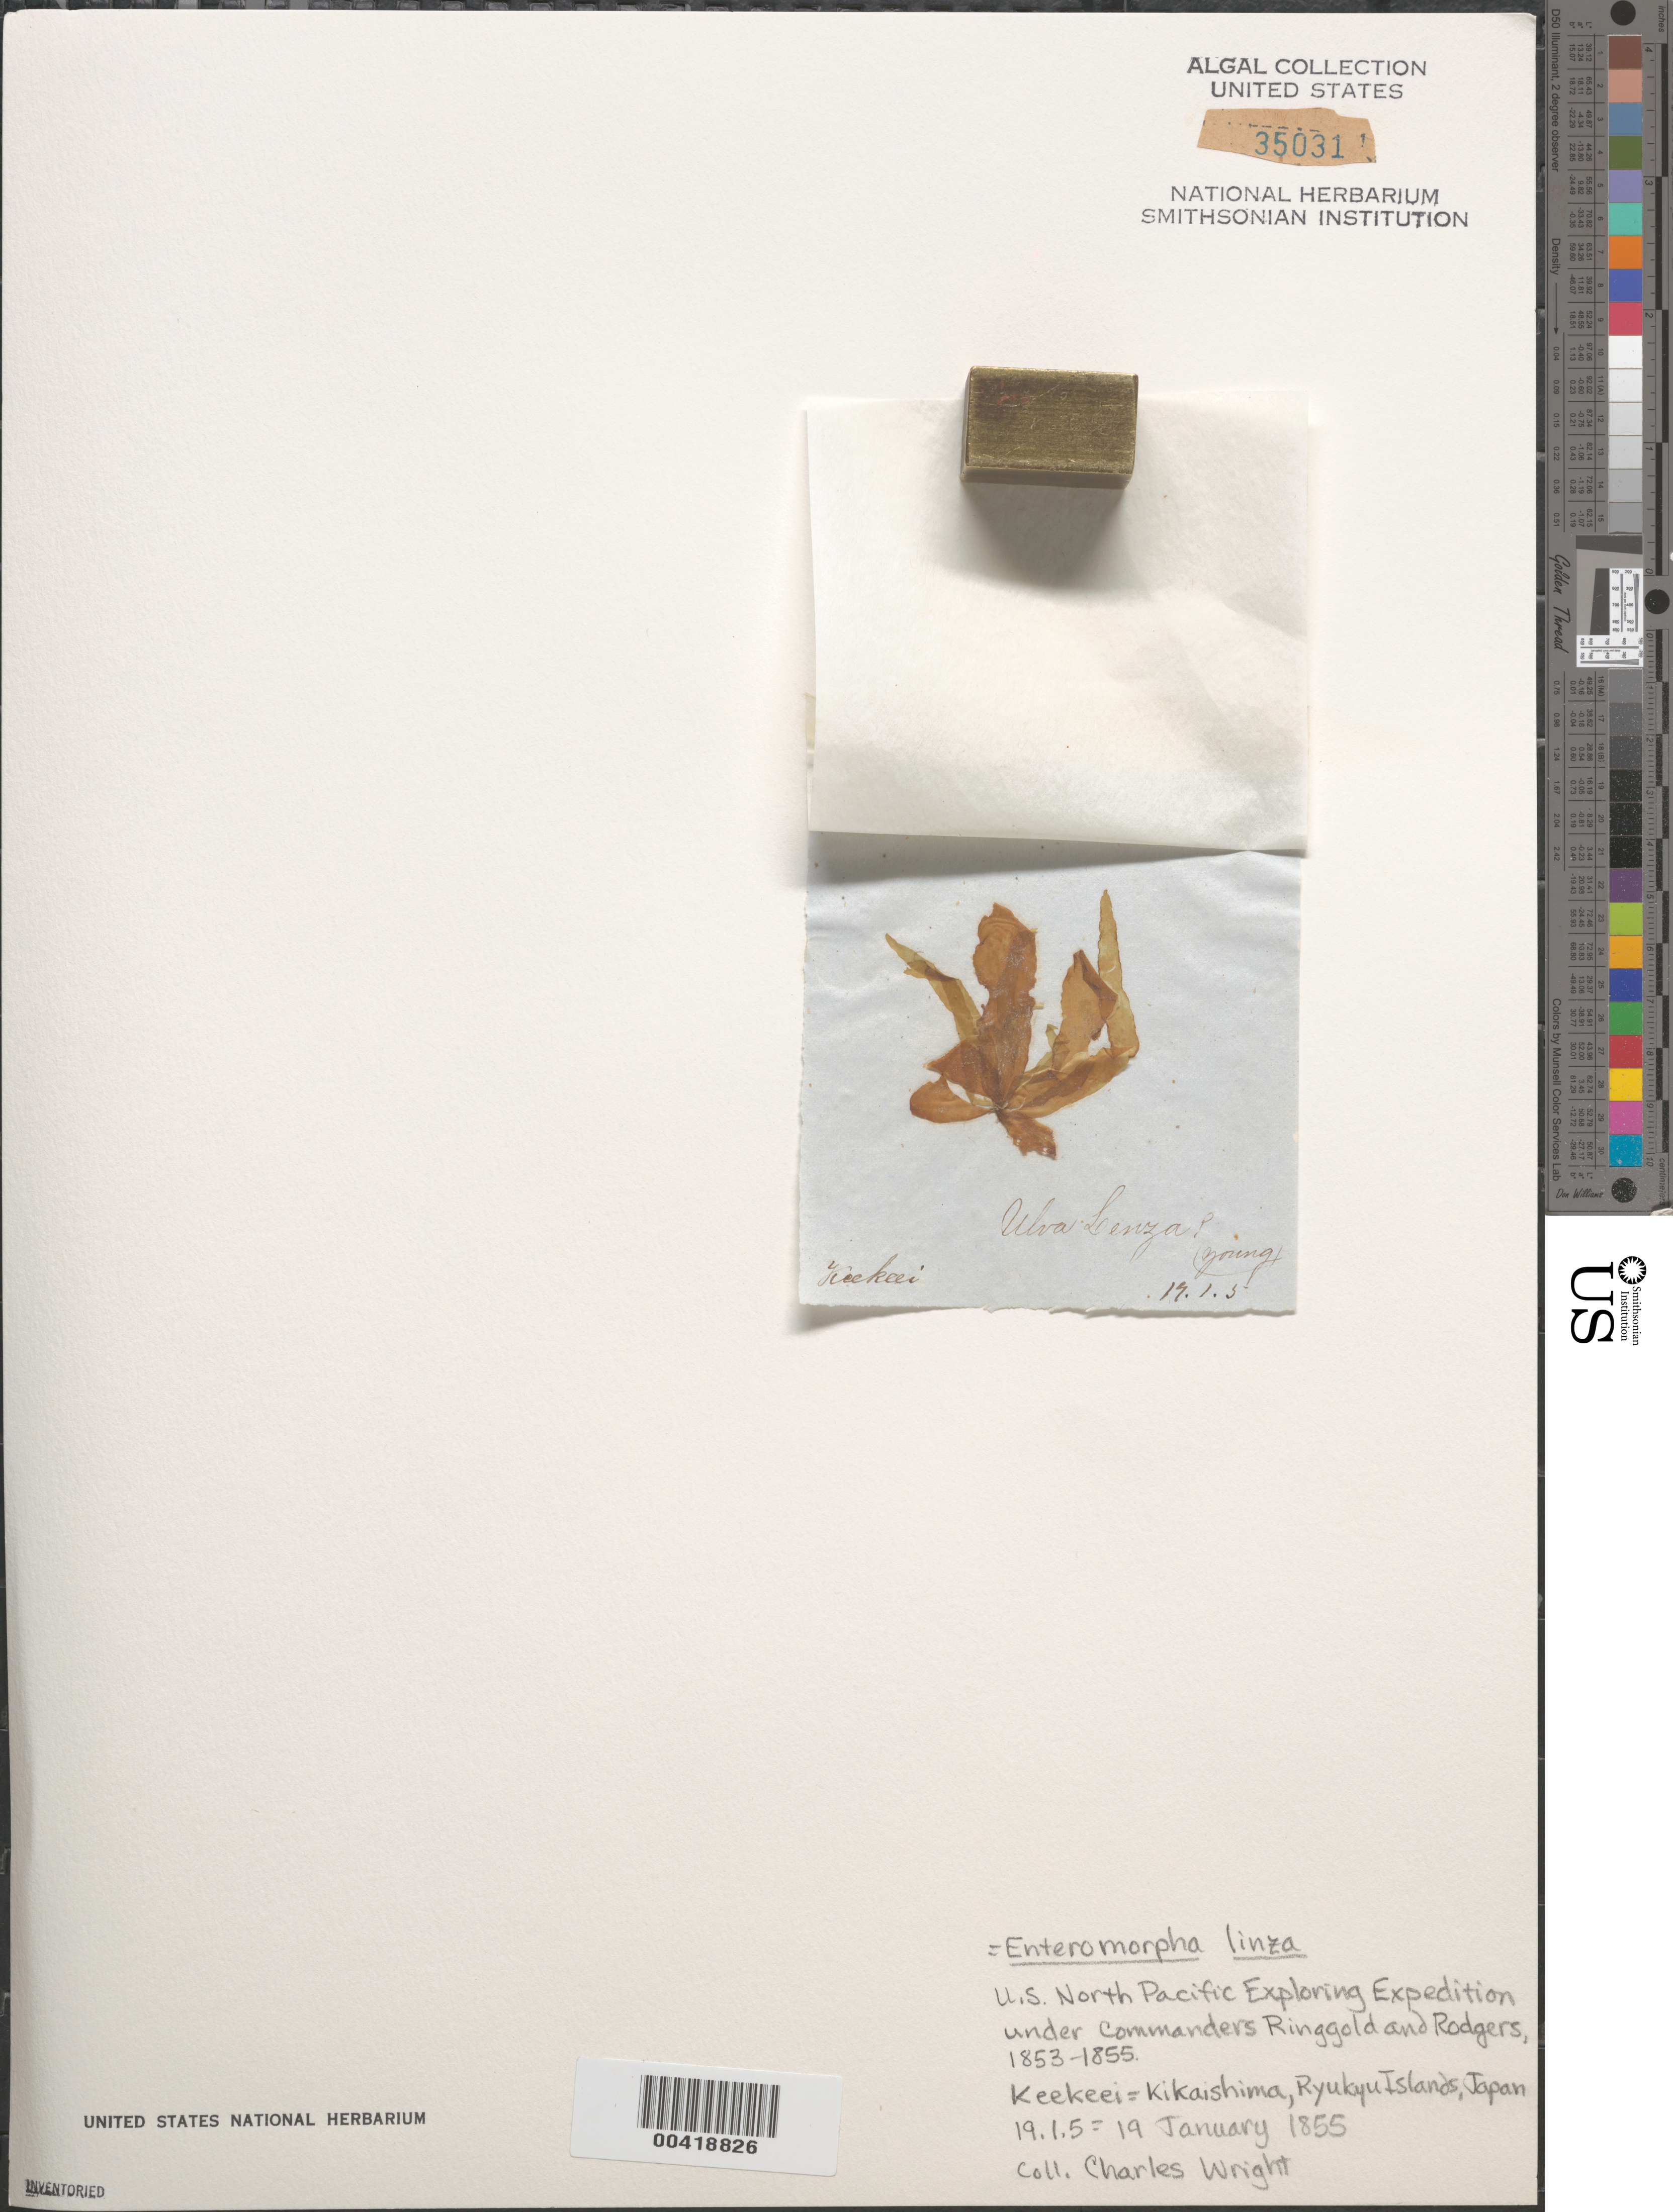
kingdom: Plantae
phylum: Chlorophyta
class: Ulvophyceae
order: Ulvales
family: Ulvaceae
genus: Ulva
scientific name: Ulva linza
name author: L.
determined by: Algae name updating Project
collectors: C. Wright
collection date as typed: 19 Jan 1855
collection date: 1855-01-19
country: Japan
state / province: Kagosima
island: Kikaishima (Keekeei)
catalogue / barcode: US 35031